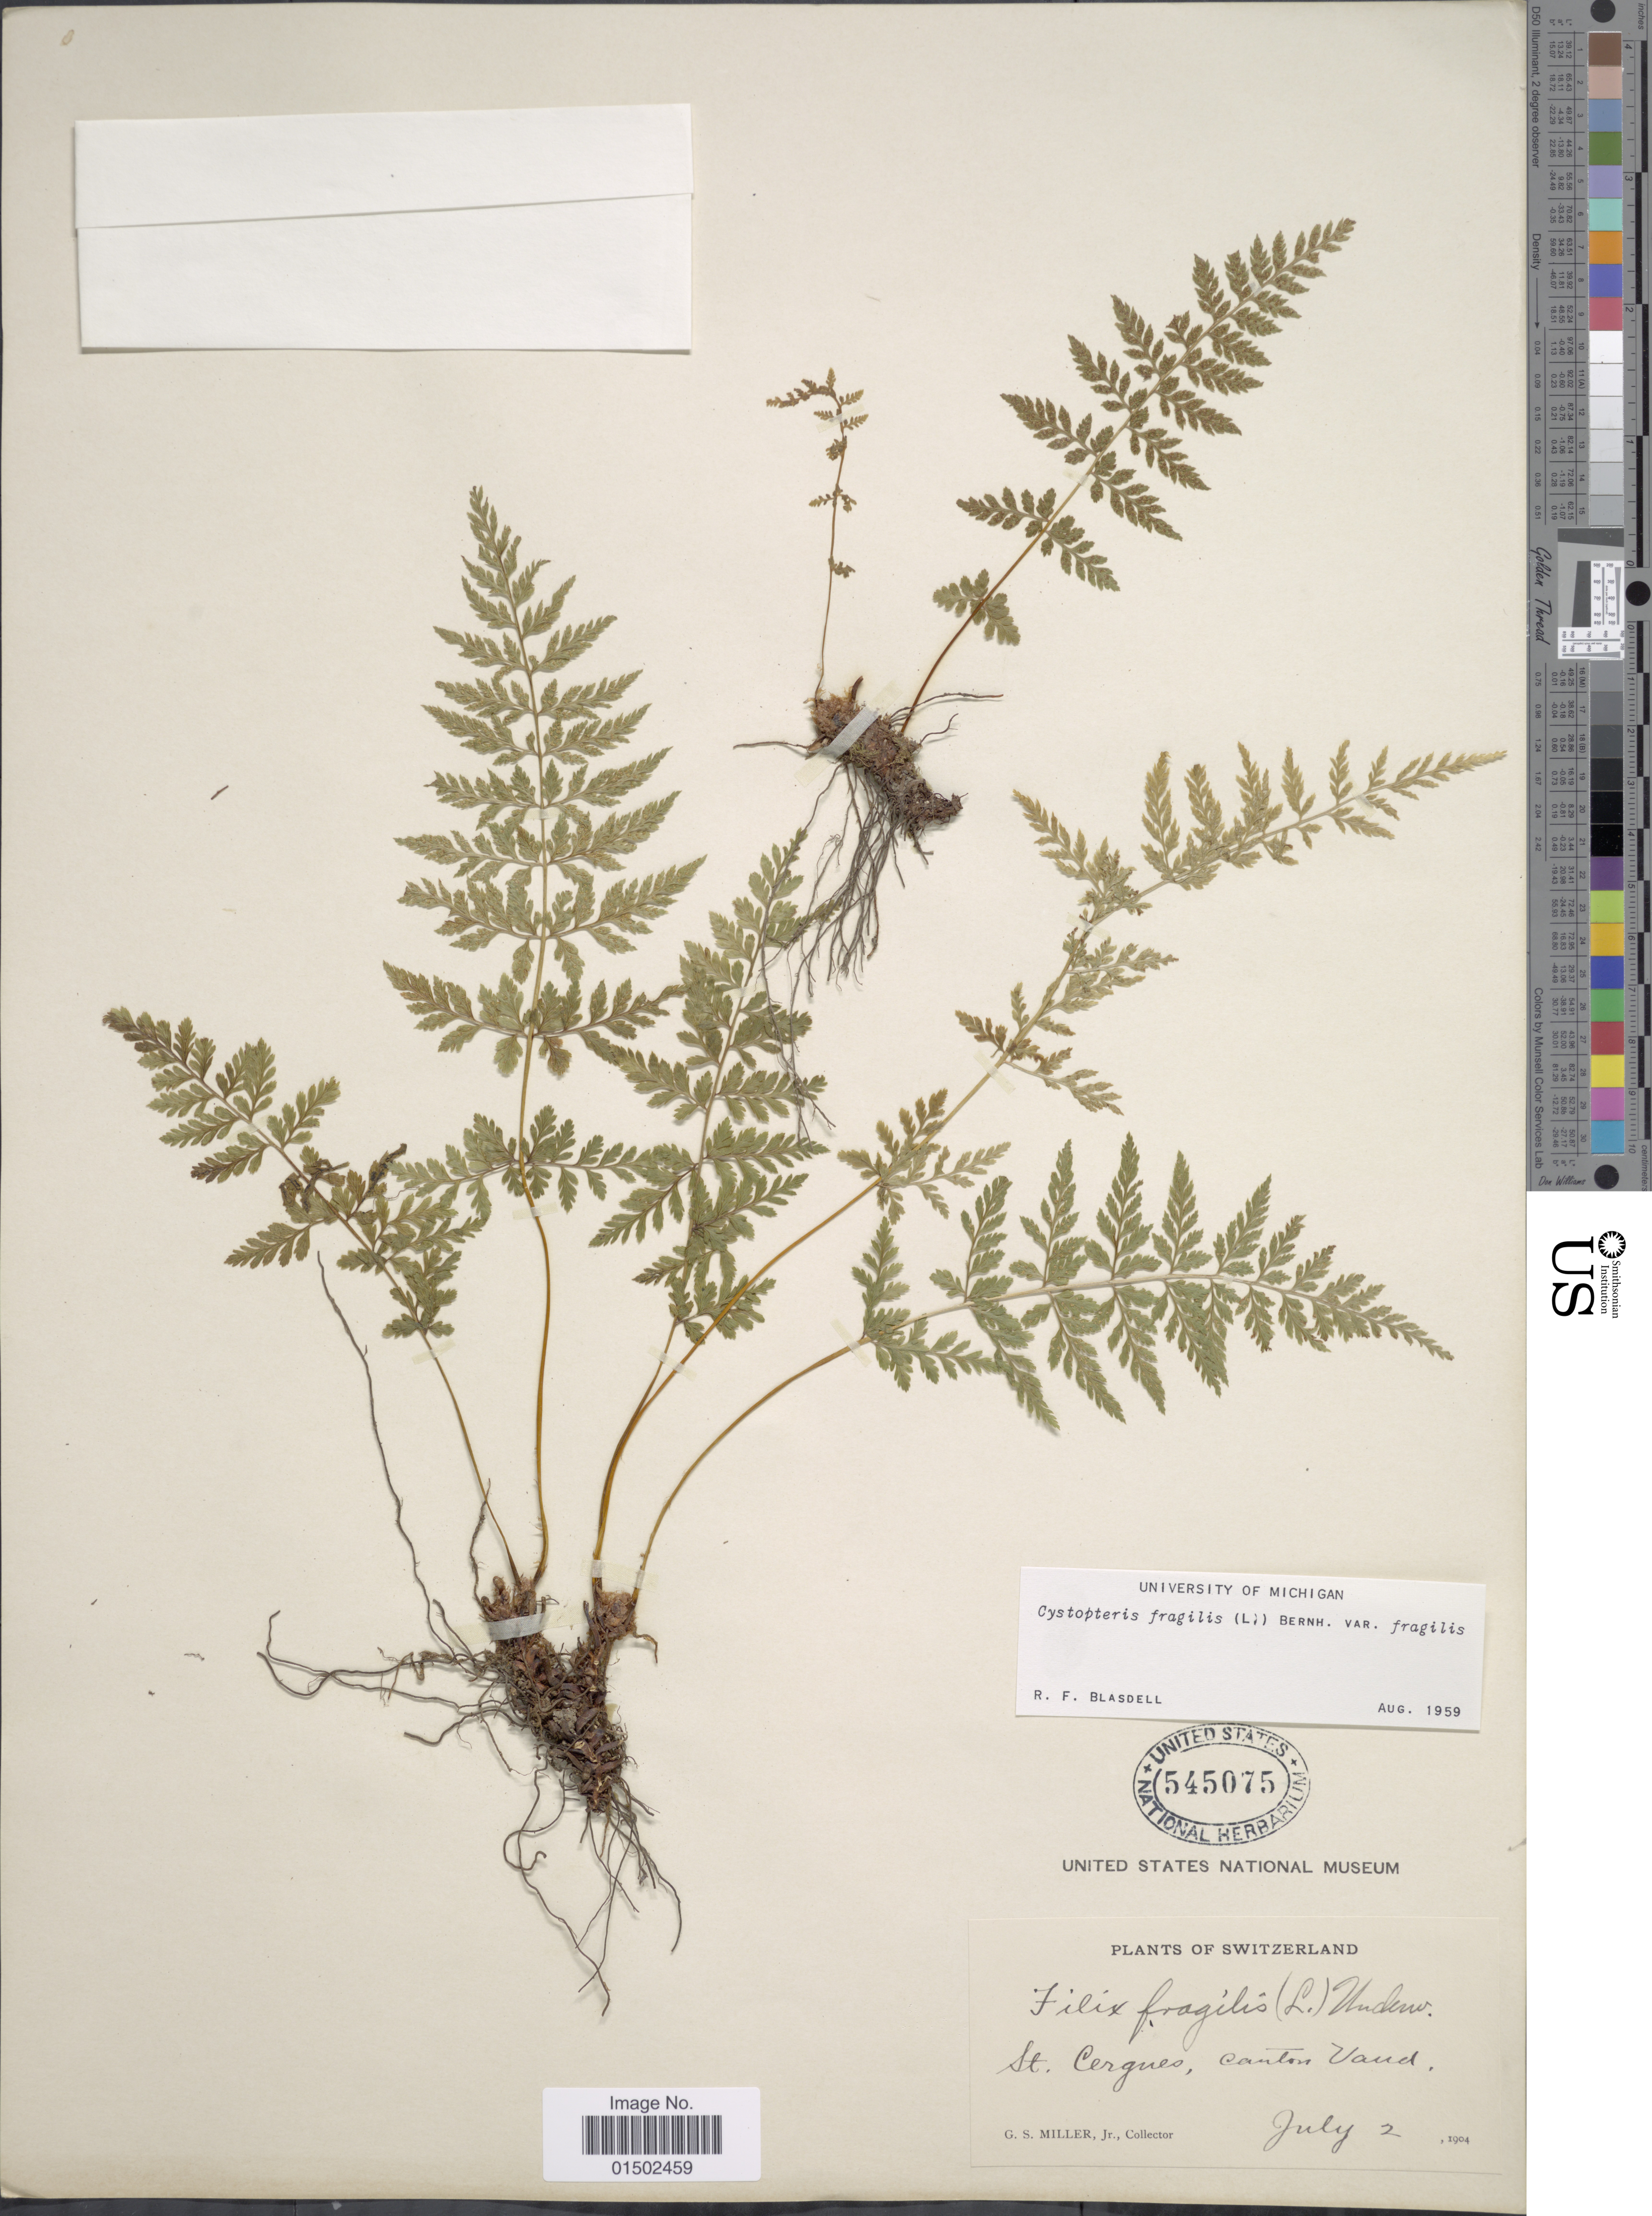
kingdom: Plantae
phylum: Tracheophyta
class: Polypodiopsida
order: Polypodiales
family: Cystopteridaceae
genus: Cystopteris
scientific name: Cystopteris fragilis var. fragilis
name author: (L.) Bernh.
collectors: G. S. Miller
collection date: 1904-07-02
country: Switzerland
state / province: Vaud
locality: St. Cergues, Canton Vaud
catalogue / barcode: US 545075